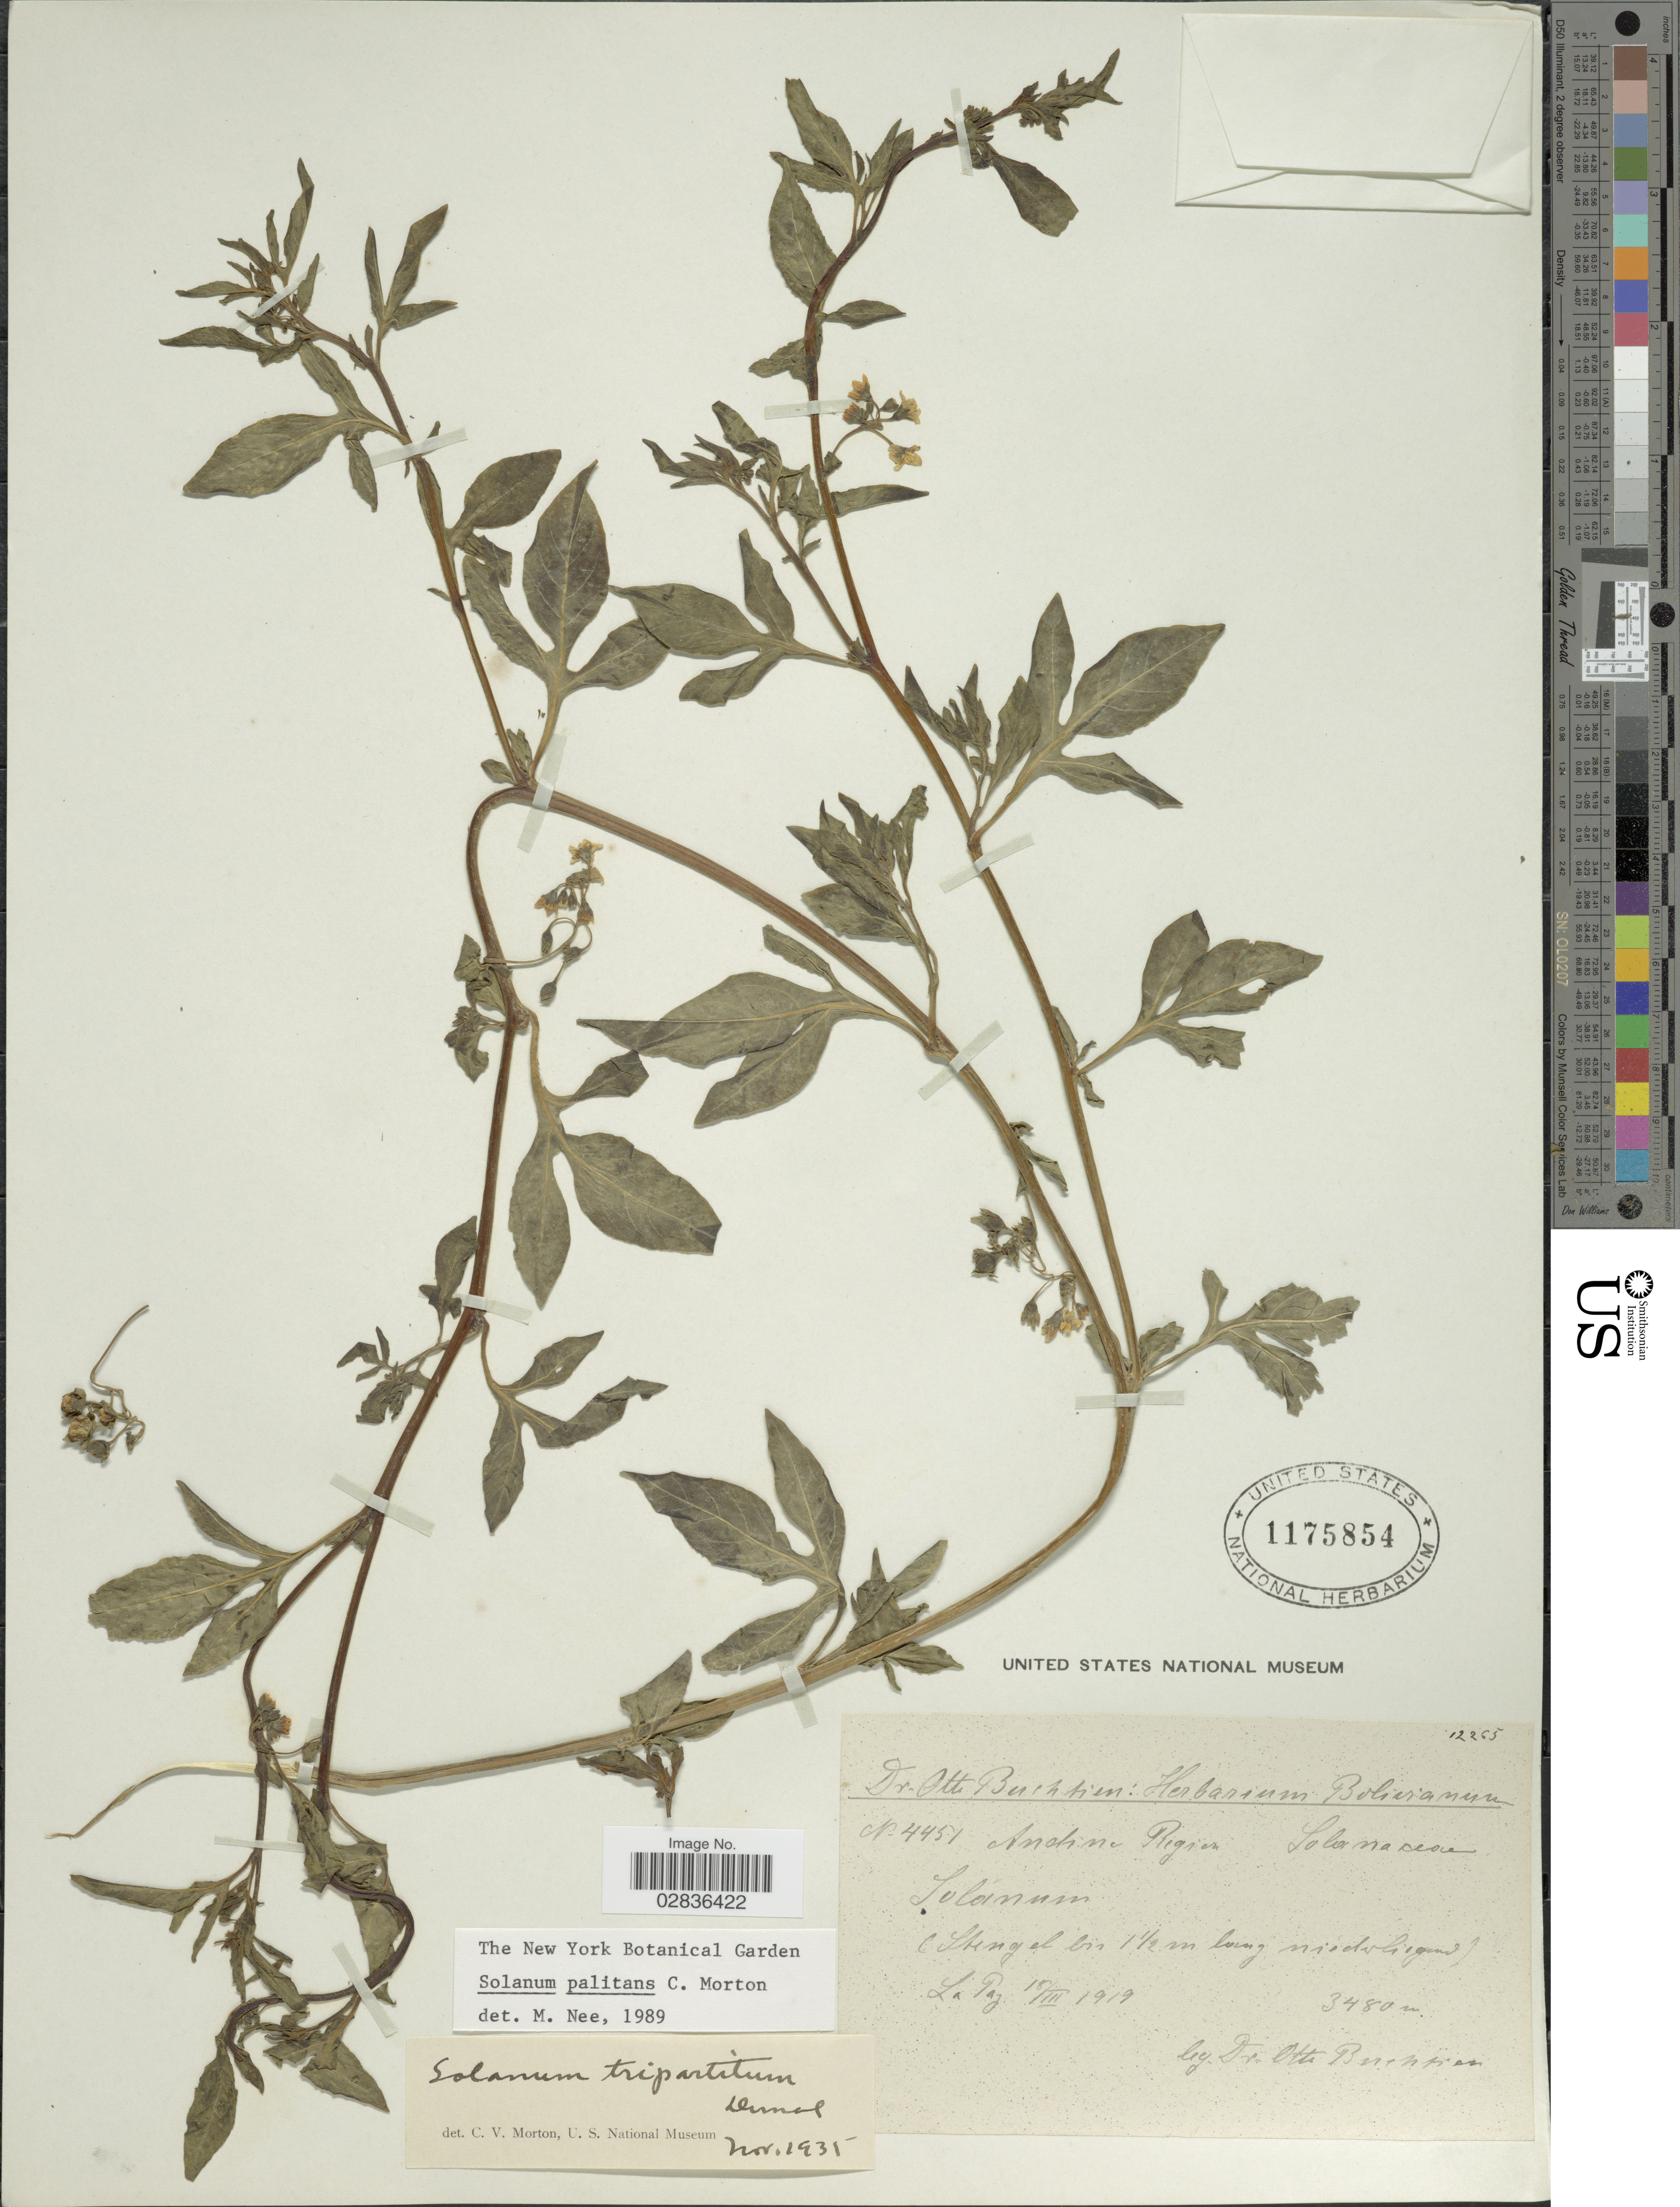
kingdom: Plantae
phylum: Tracheophyta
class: Magnoliopsida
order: Solanales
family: Solanaceae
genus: Solanum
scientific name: Solanum palitans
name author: C.V. Morton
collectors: O. Buchtien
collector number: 4451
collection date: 1919-03-18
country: Bolivia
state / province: La Paz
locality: La Paz.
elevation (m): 3480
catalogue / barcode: US 1175854